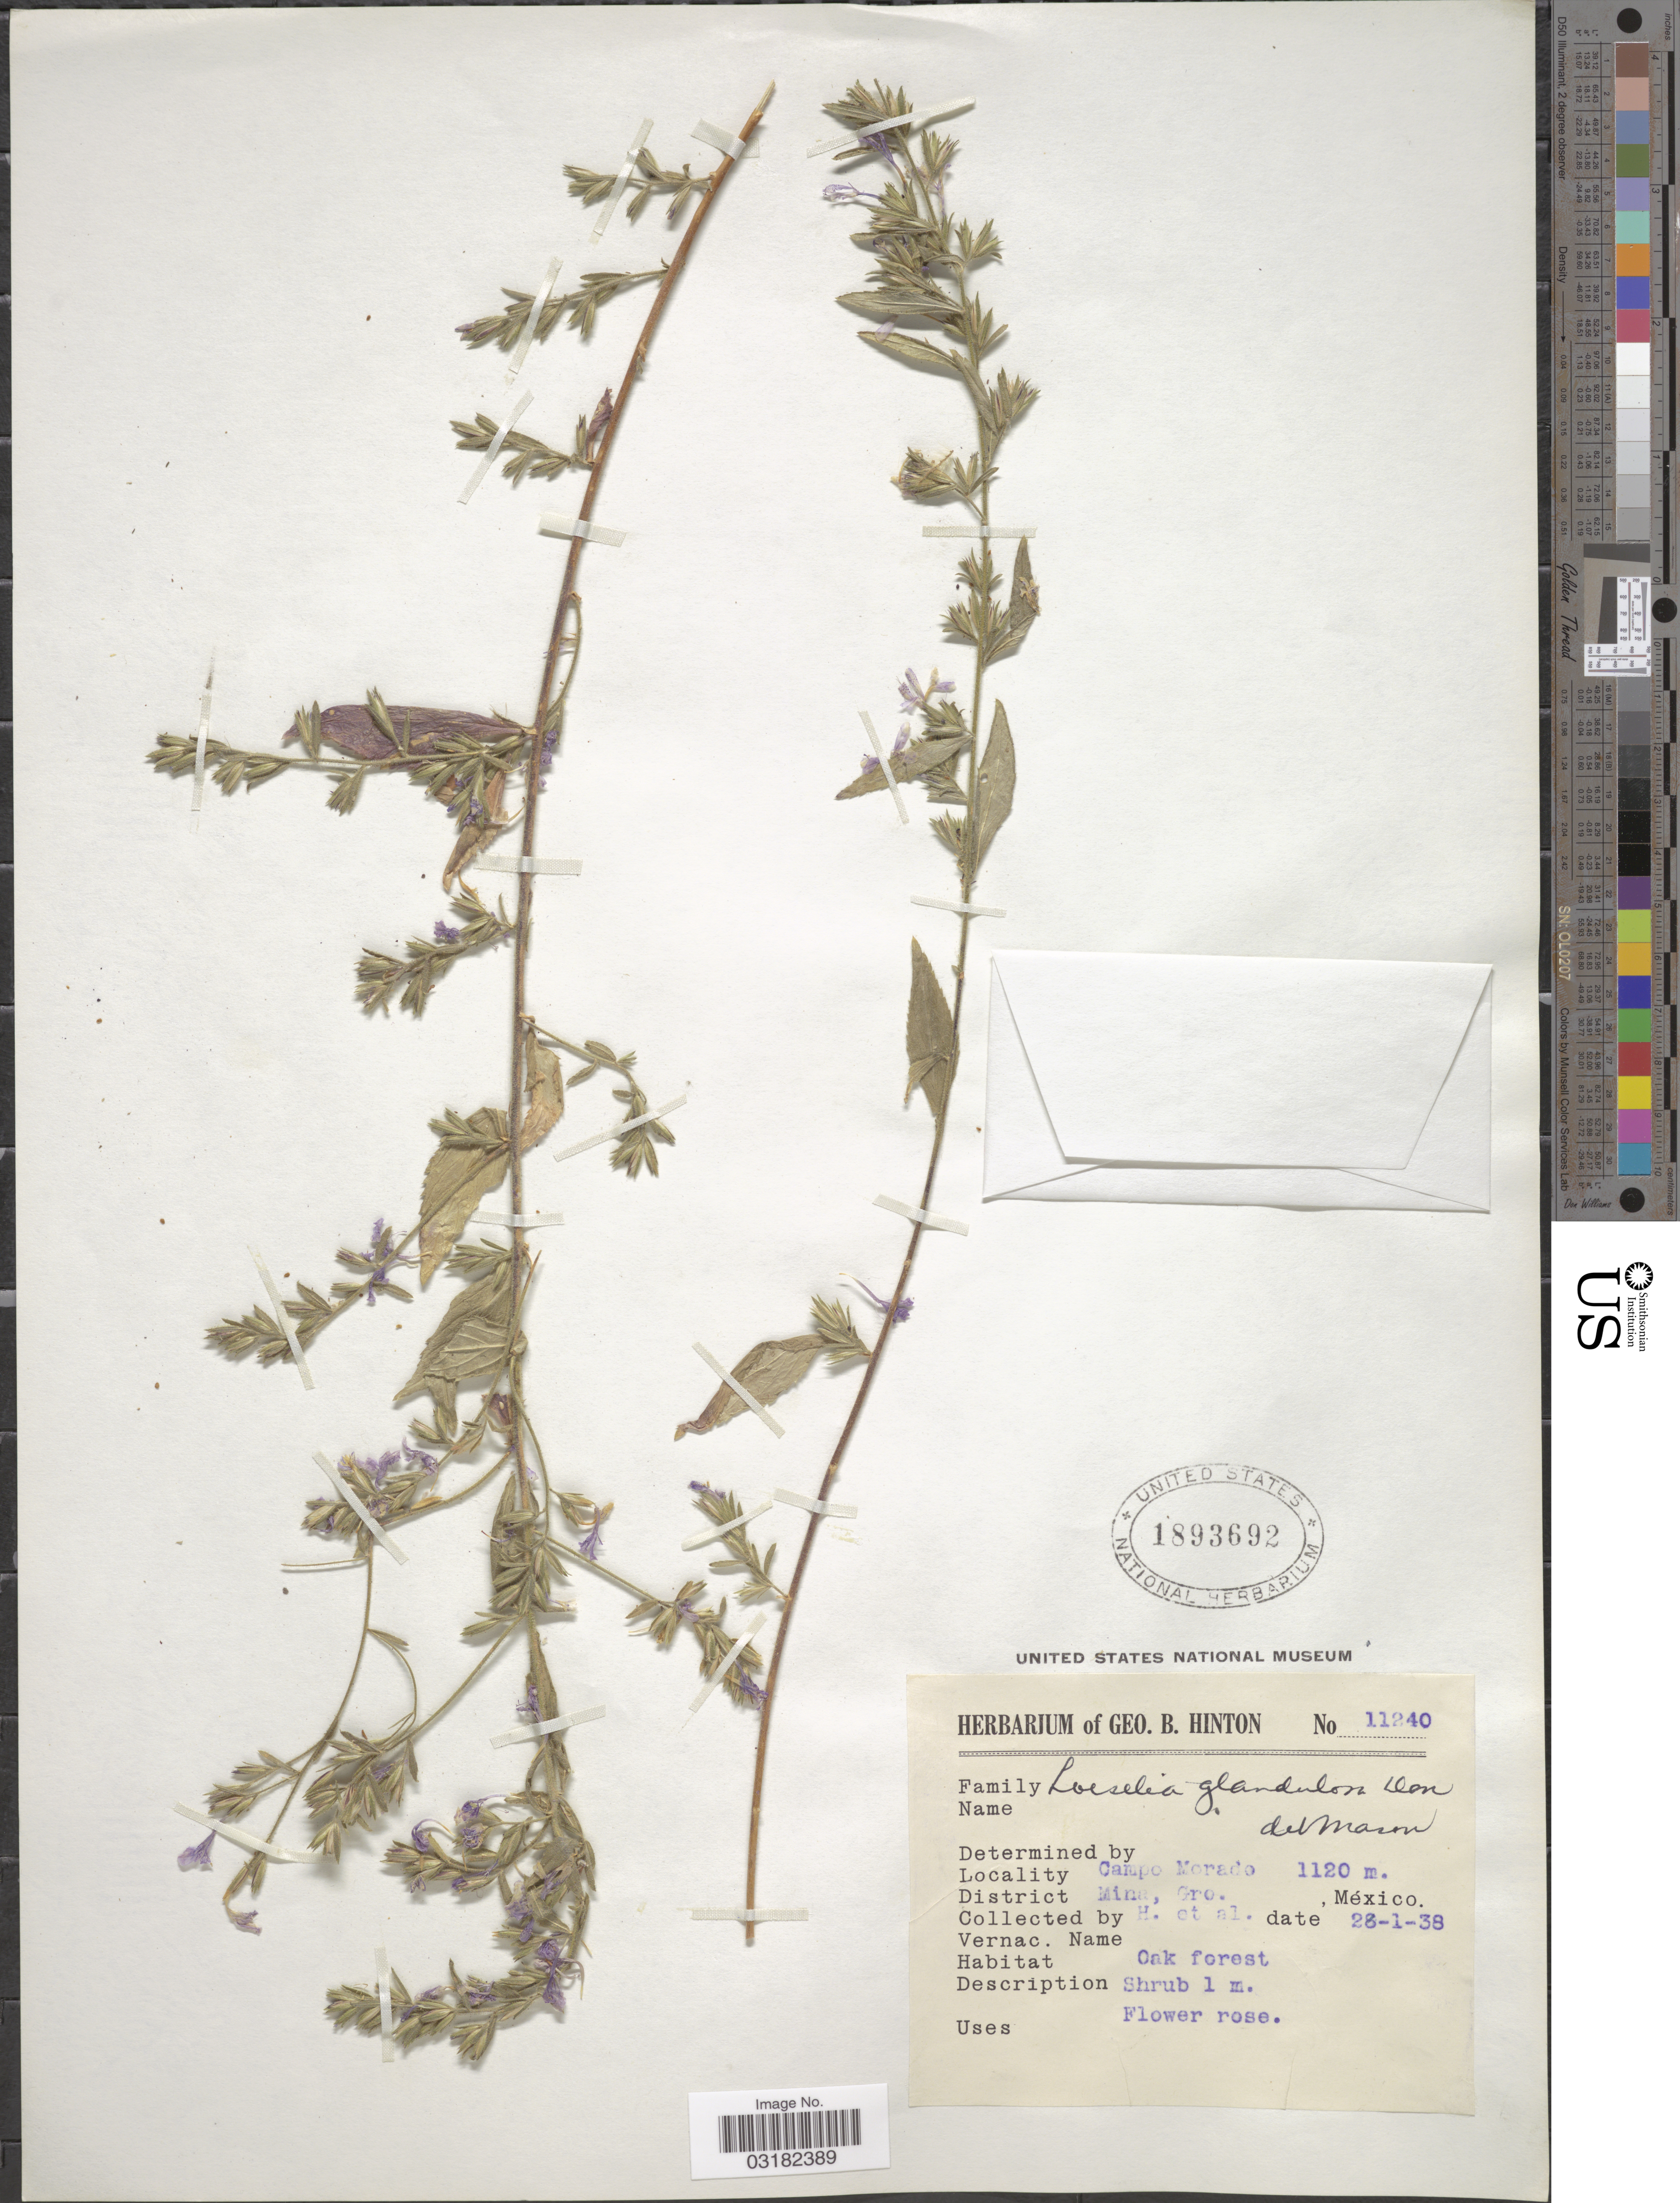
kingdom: Plantae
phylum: Tracheophyta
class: Magnoliopsida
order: Ericales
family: Polemoniaceae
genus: Loeselia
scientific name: Loeselia glandulosa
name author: (Cav.) G. Don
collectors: G. B. Hinton & et al.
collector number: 11240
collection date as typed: Transcribed d/m/y: 28/1/38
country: Mexico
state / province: Guerrero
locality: Campo Morado. District Mina.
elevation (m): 1120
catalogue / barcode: US 1893692